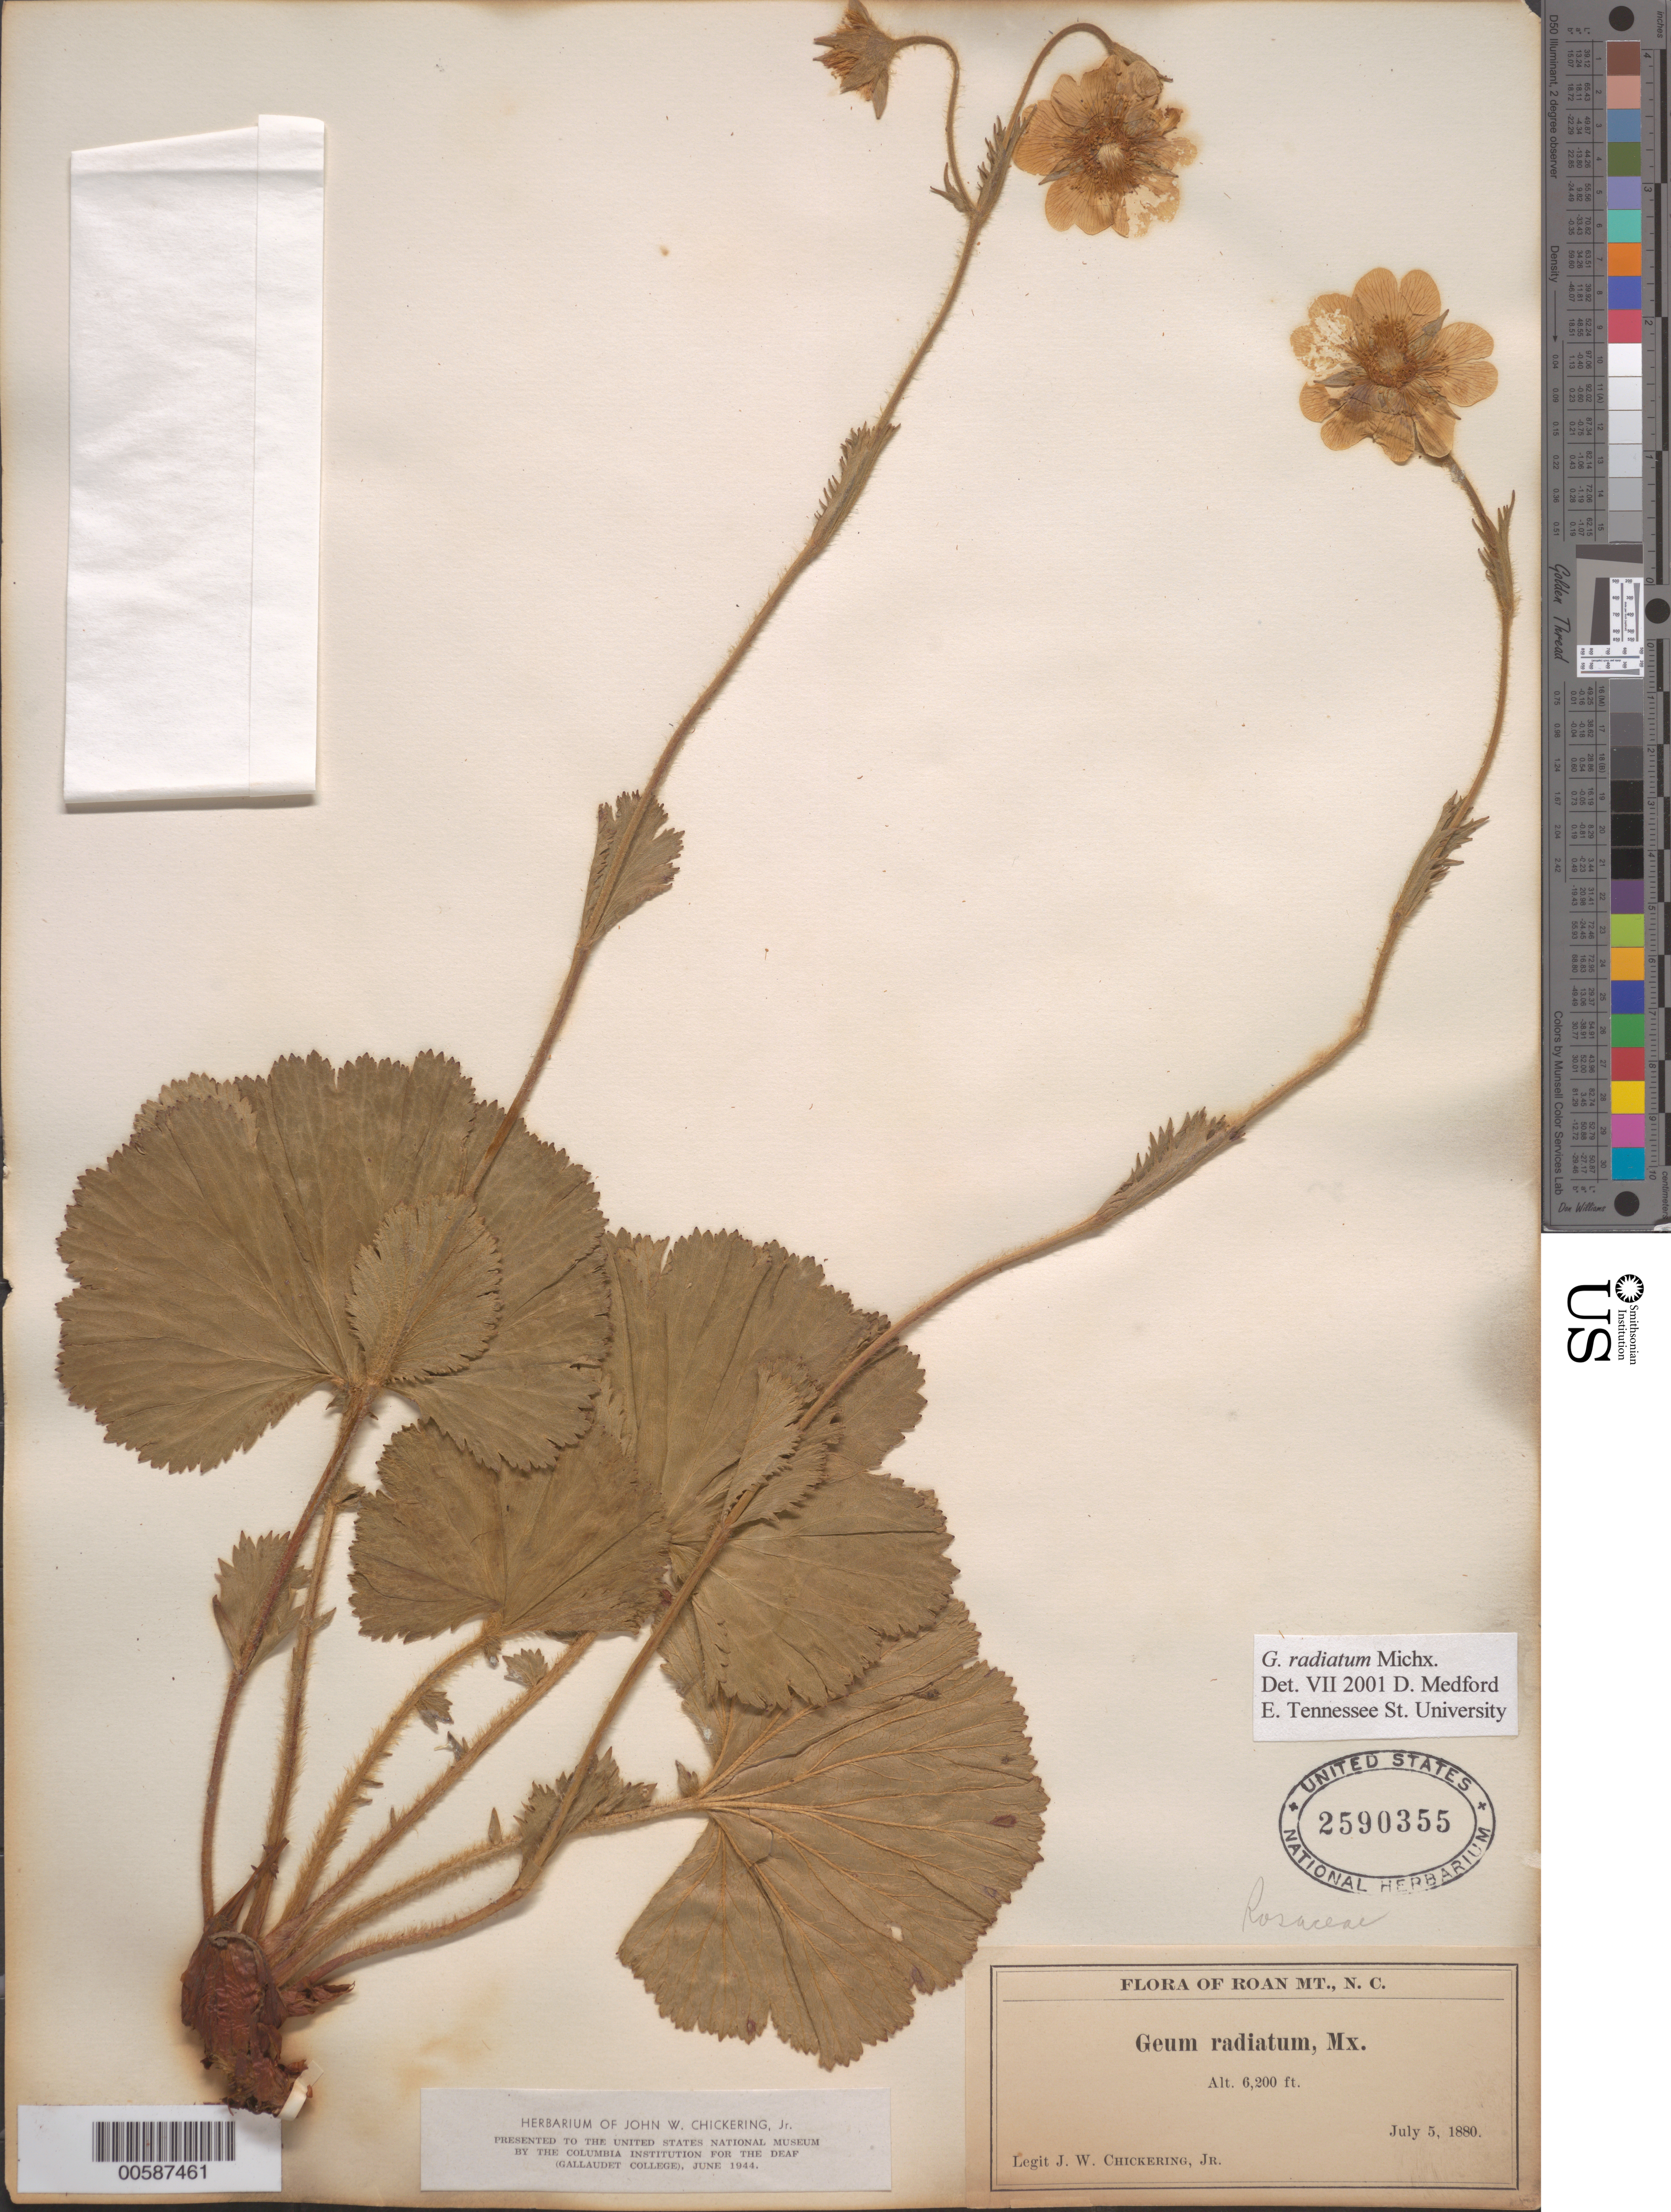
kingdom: Plantae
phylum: Tracheophyta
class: Magnoliopsida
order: Rosales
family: Rosaceae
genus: Geum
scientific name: Geum radiatum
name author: Michx.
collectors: J. W. Chickering Jr.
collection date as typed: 05 Jul 1880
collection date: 1880-07-05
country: United States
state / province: North Carolina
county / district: Mitchell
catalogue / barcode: US 2590355